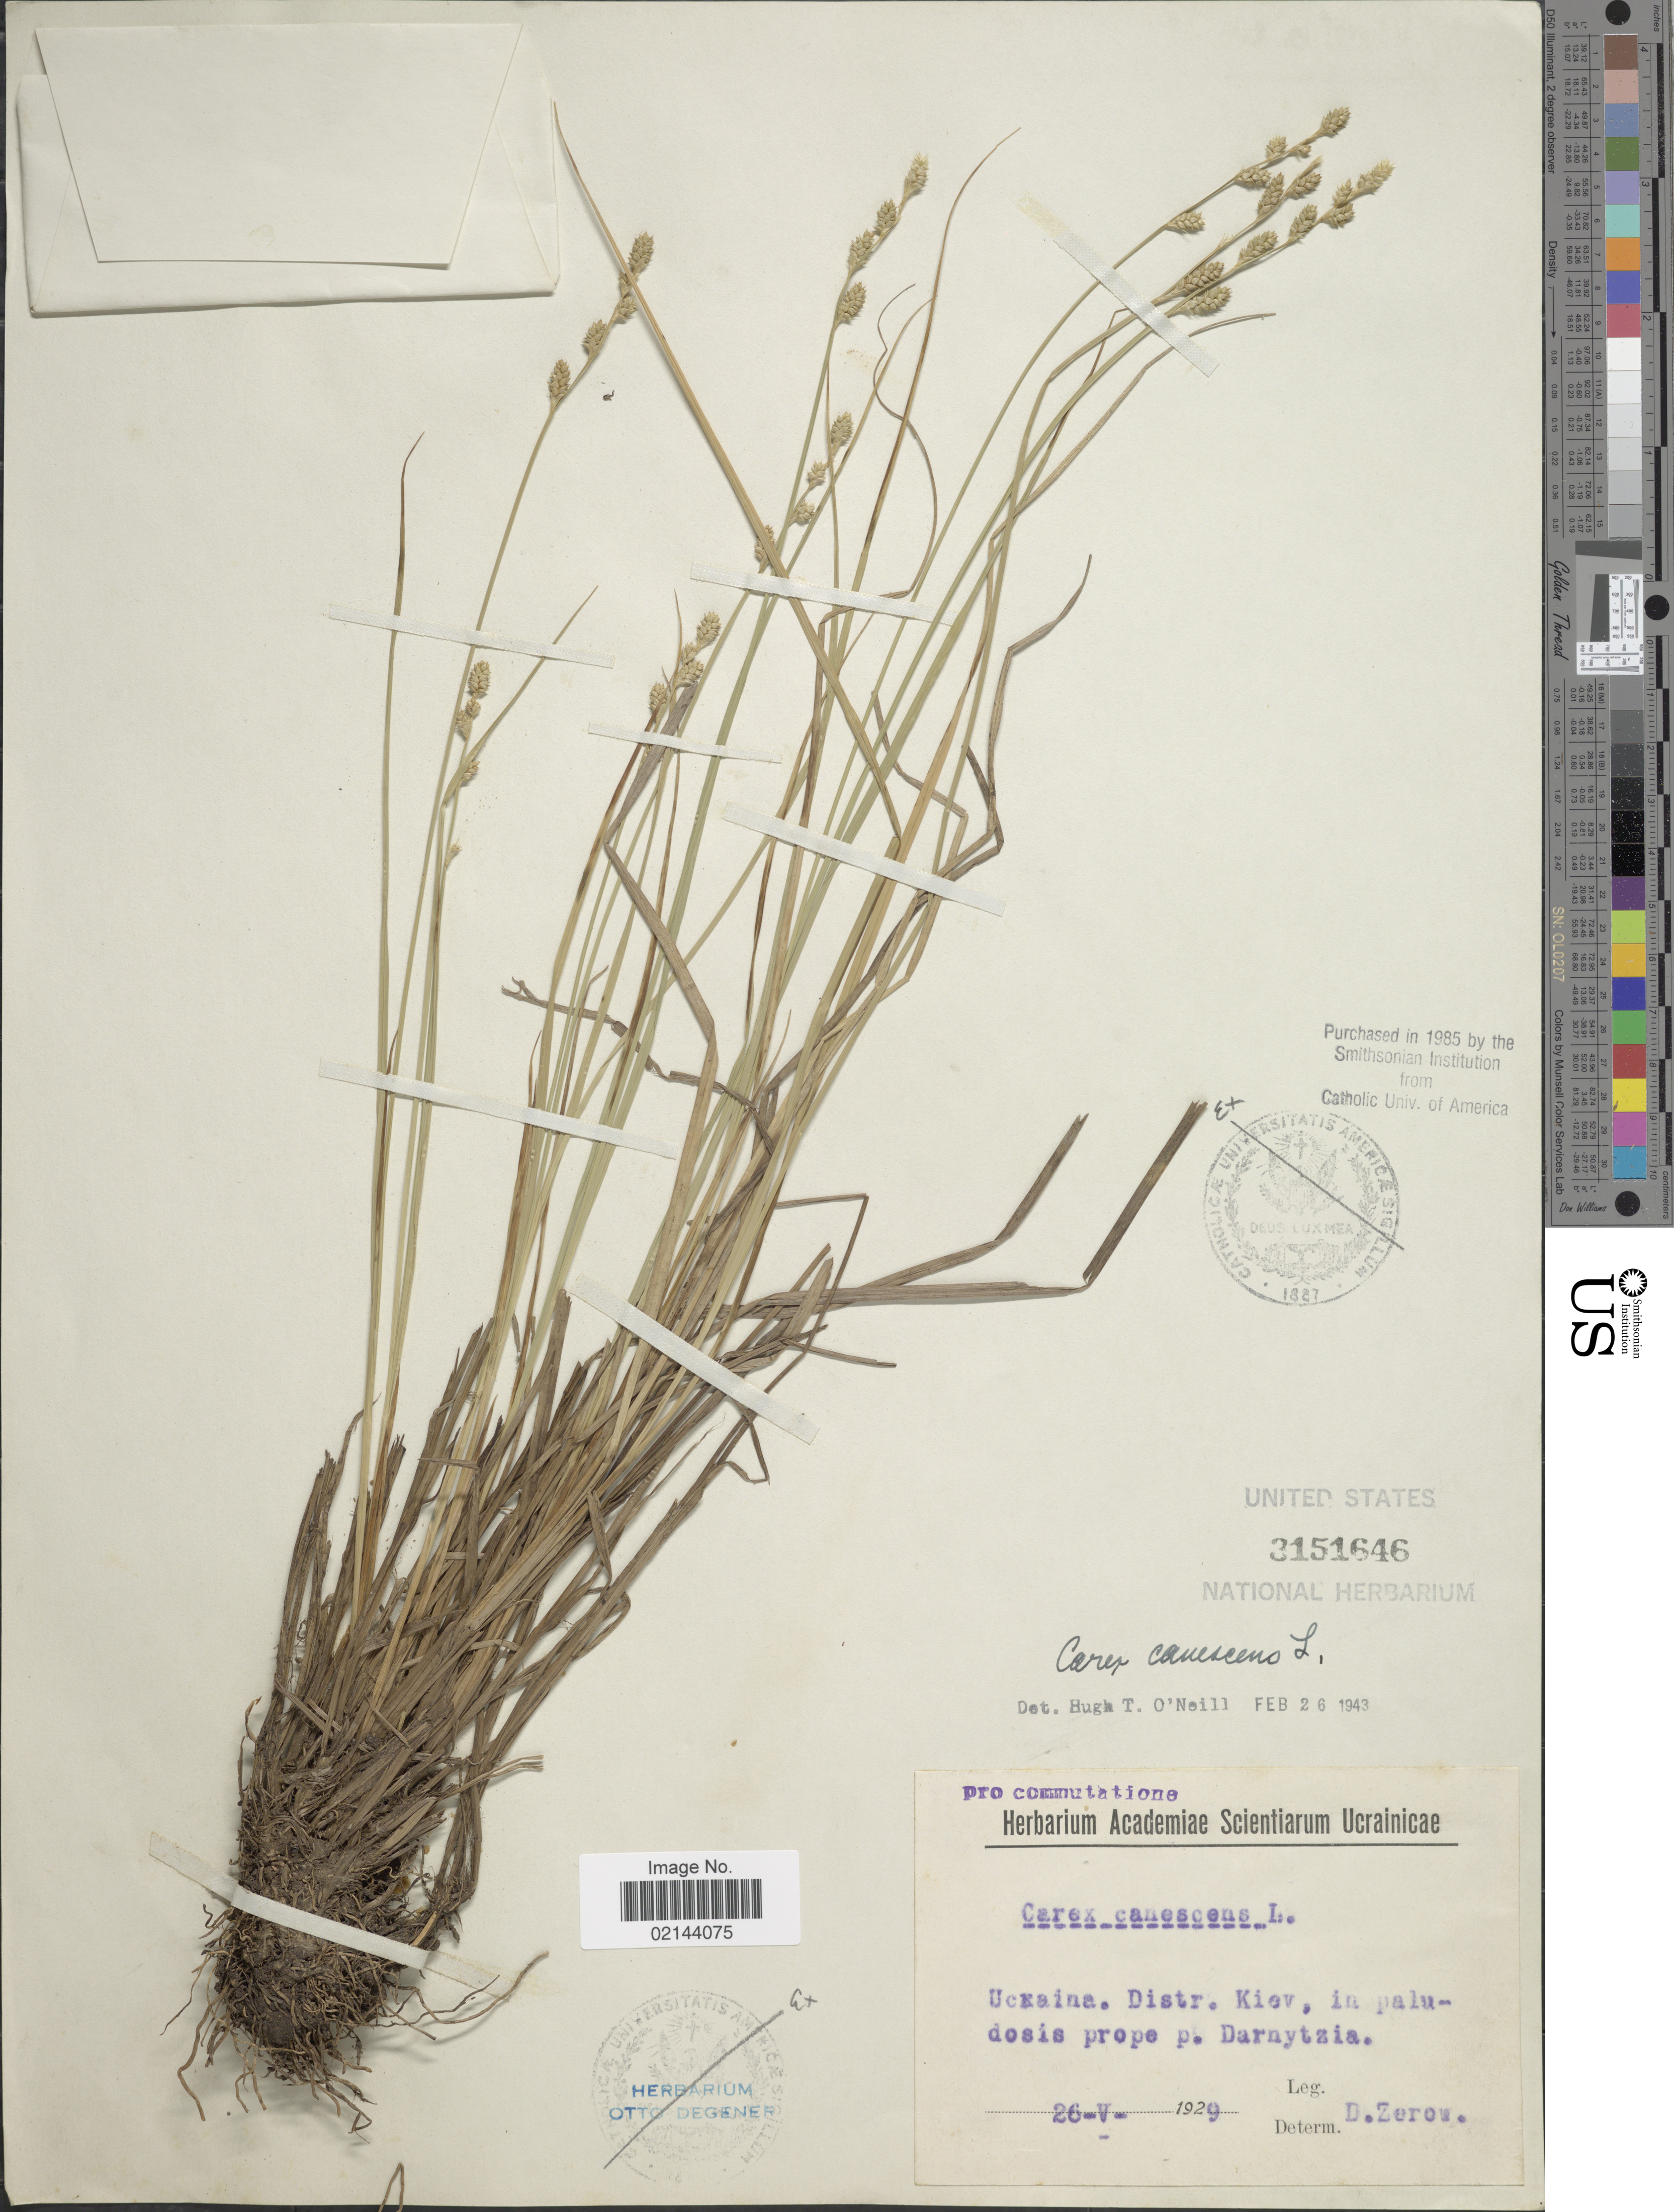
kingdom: Plantae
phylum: Tracheophyta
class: Liliopsida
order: Poales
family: Cyperaceae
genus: Carex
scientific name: Carex canescens var. canescens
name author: L.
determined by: Strong, Mark T., (BOT), Smithsonian Institution - National Museum of Natural History (UNITED STATES)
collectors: D. Zerow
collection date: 1929-05-26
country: Ukraine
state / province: Kiev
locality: Uckaina. Distr. Kiev, in paludosis prope p. Darnytzia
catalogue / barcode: US 3151646